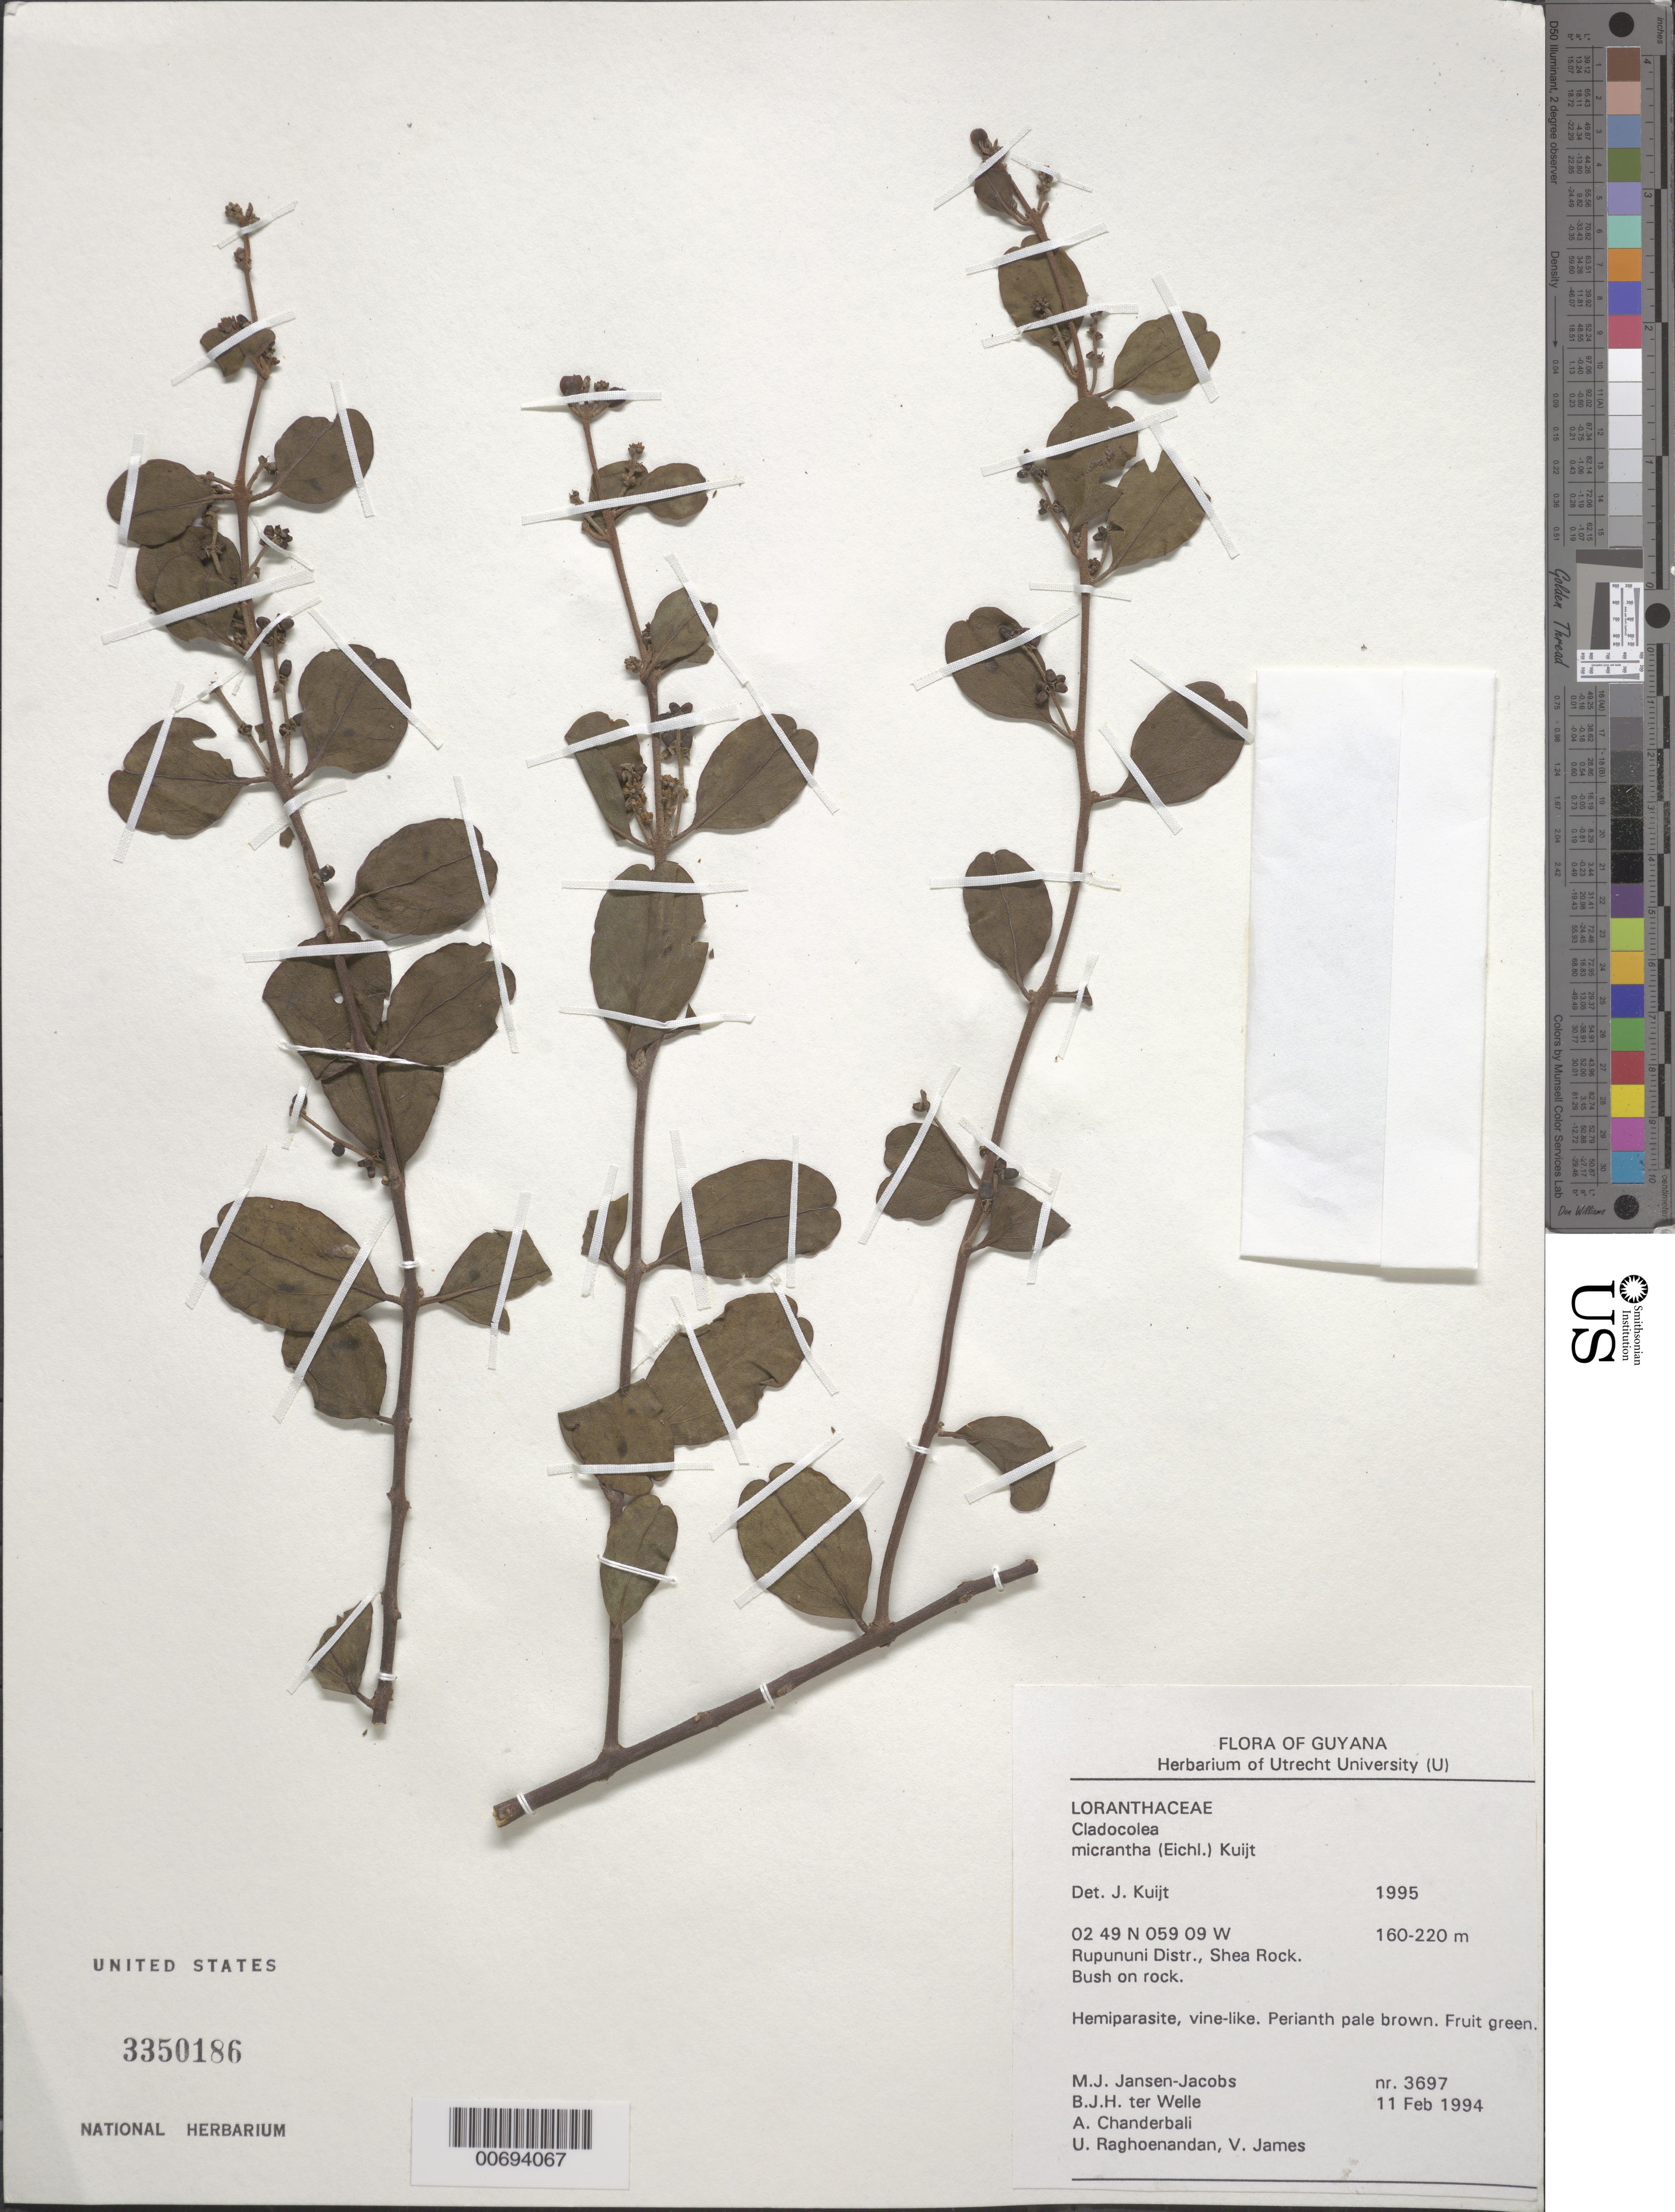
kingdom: Plantae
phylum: Tracheophyta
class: Magnoliopsida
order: Santalales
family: Loranthaceae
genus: Cladocolea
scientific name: Cladocolea micrantha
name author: (Eichler) Kuijt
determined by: Kuijt, Job, (CANADA)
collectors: M. J. Jansen-Jacobs, B. Welle, A. S. Chanderbali, U. Raghoenandan & V. James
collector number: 3697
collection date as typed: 11-Feb-94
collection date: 1994-02-11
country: Guyana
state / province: U. Takutu-U. Essequibo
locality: Shea Rock, Rupununi Dist.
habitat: Bush on rock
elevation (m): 160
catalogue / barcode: US 3350186